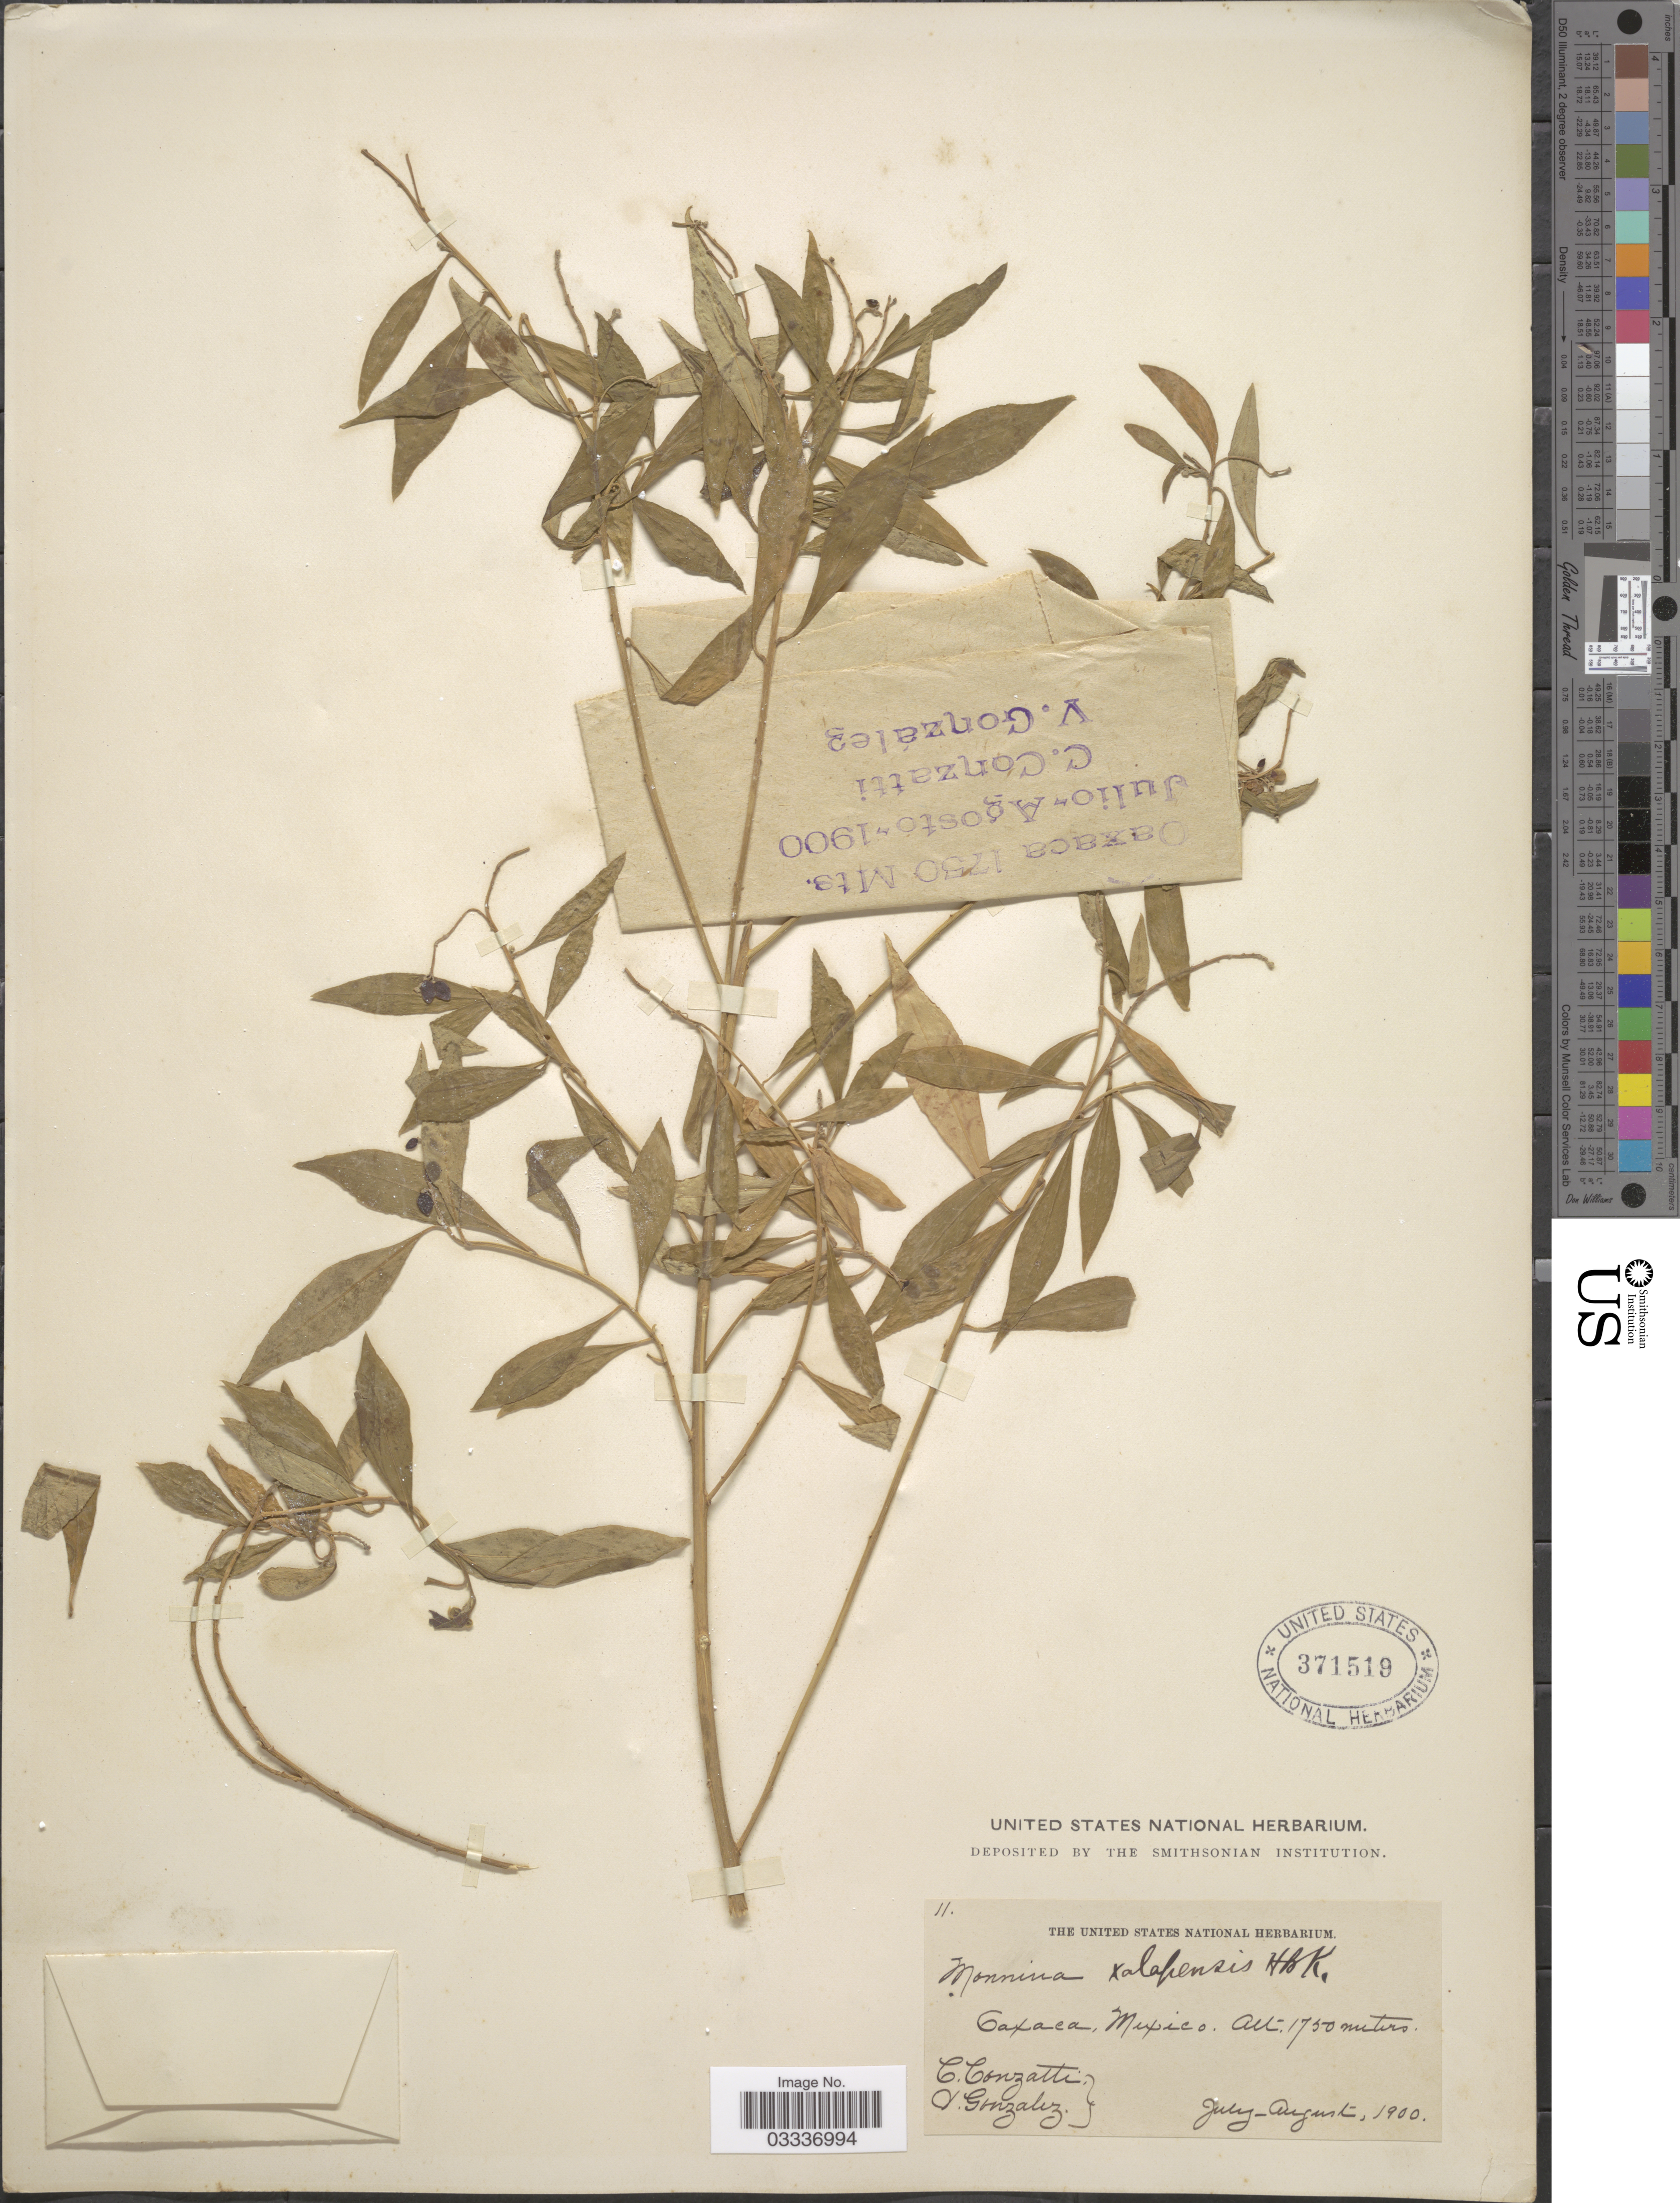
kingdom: Plantae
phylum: Tracheophyta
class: Magnoliopsida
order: Fabales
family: Polygalaceae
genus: Monnina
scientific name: Monnina xalapensis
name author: Kunth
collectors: C. Conzatti & A. C. González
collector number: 11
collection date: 1900-07/1900-08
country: Mexico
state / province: Oaxaca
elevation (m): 1750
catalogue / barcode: US 371519